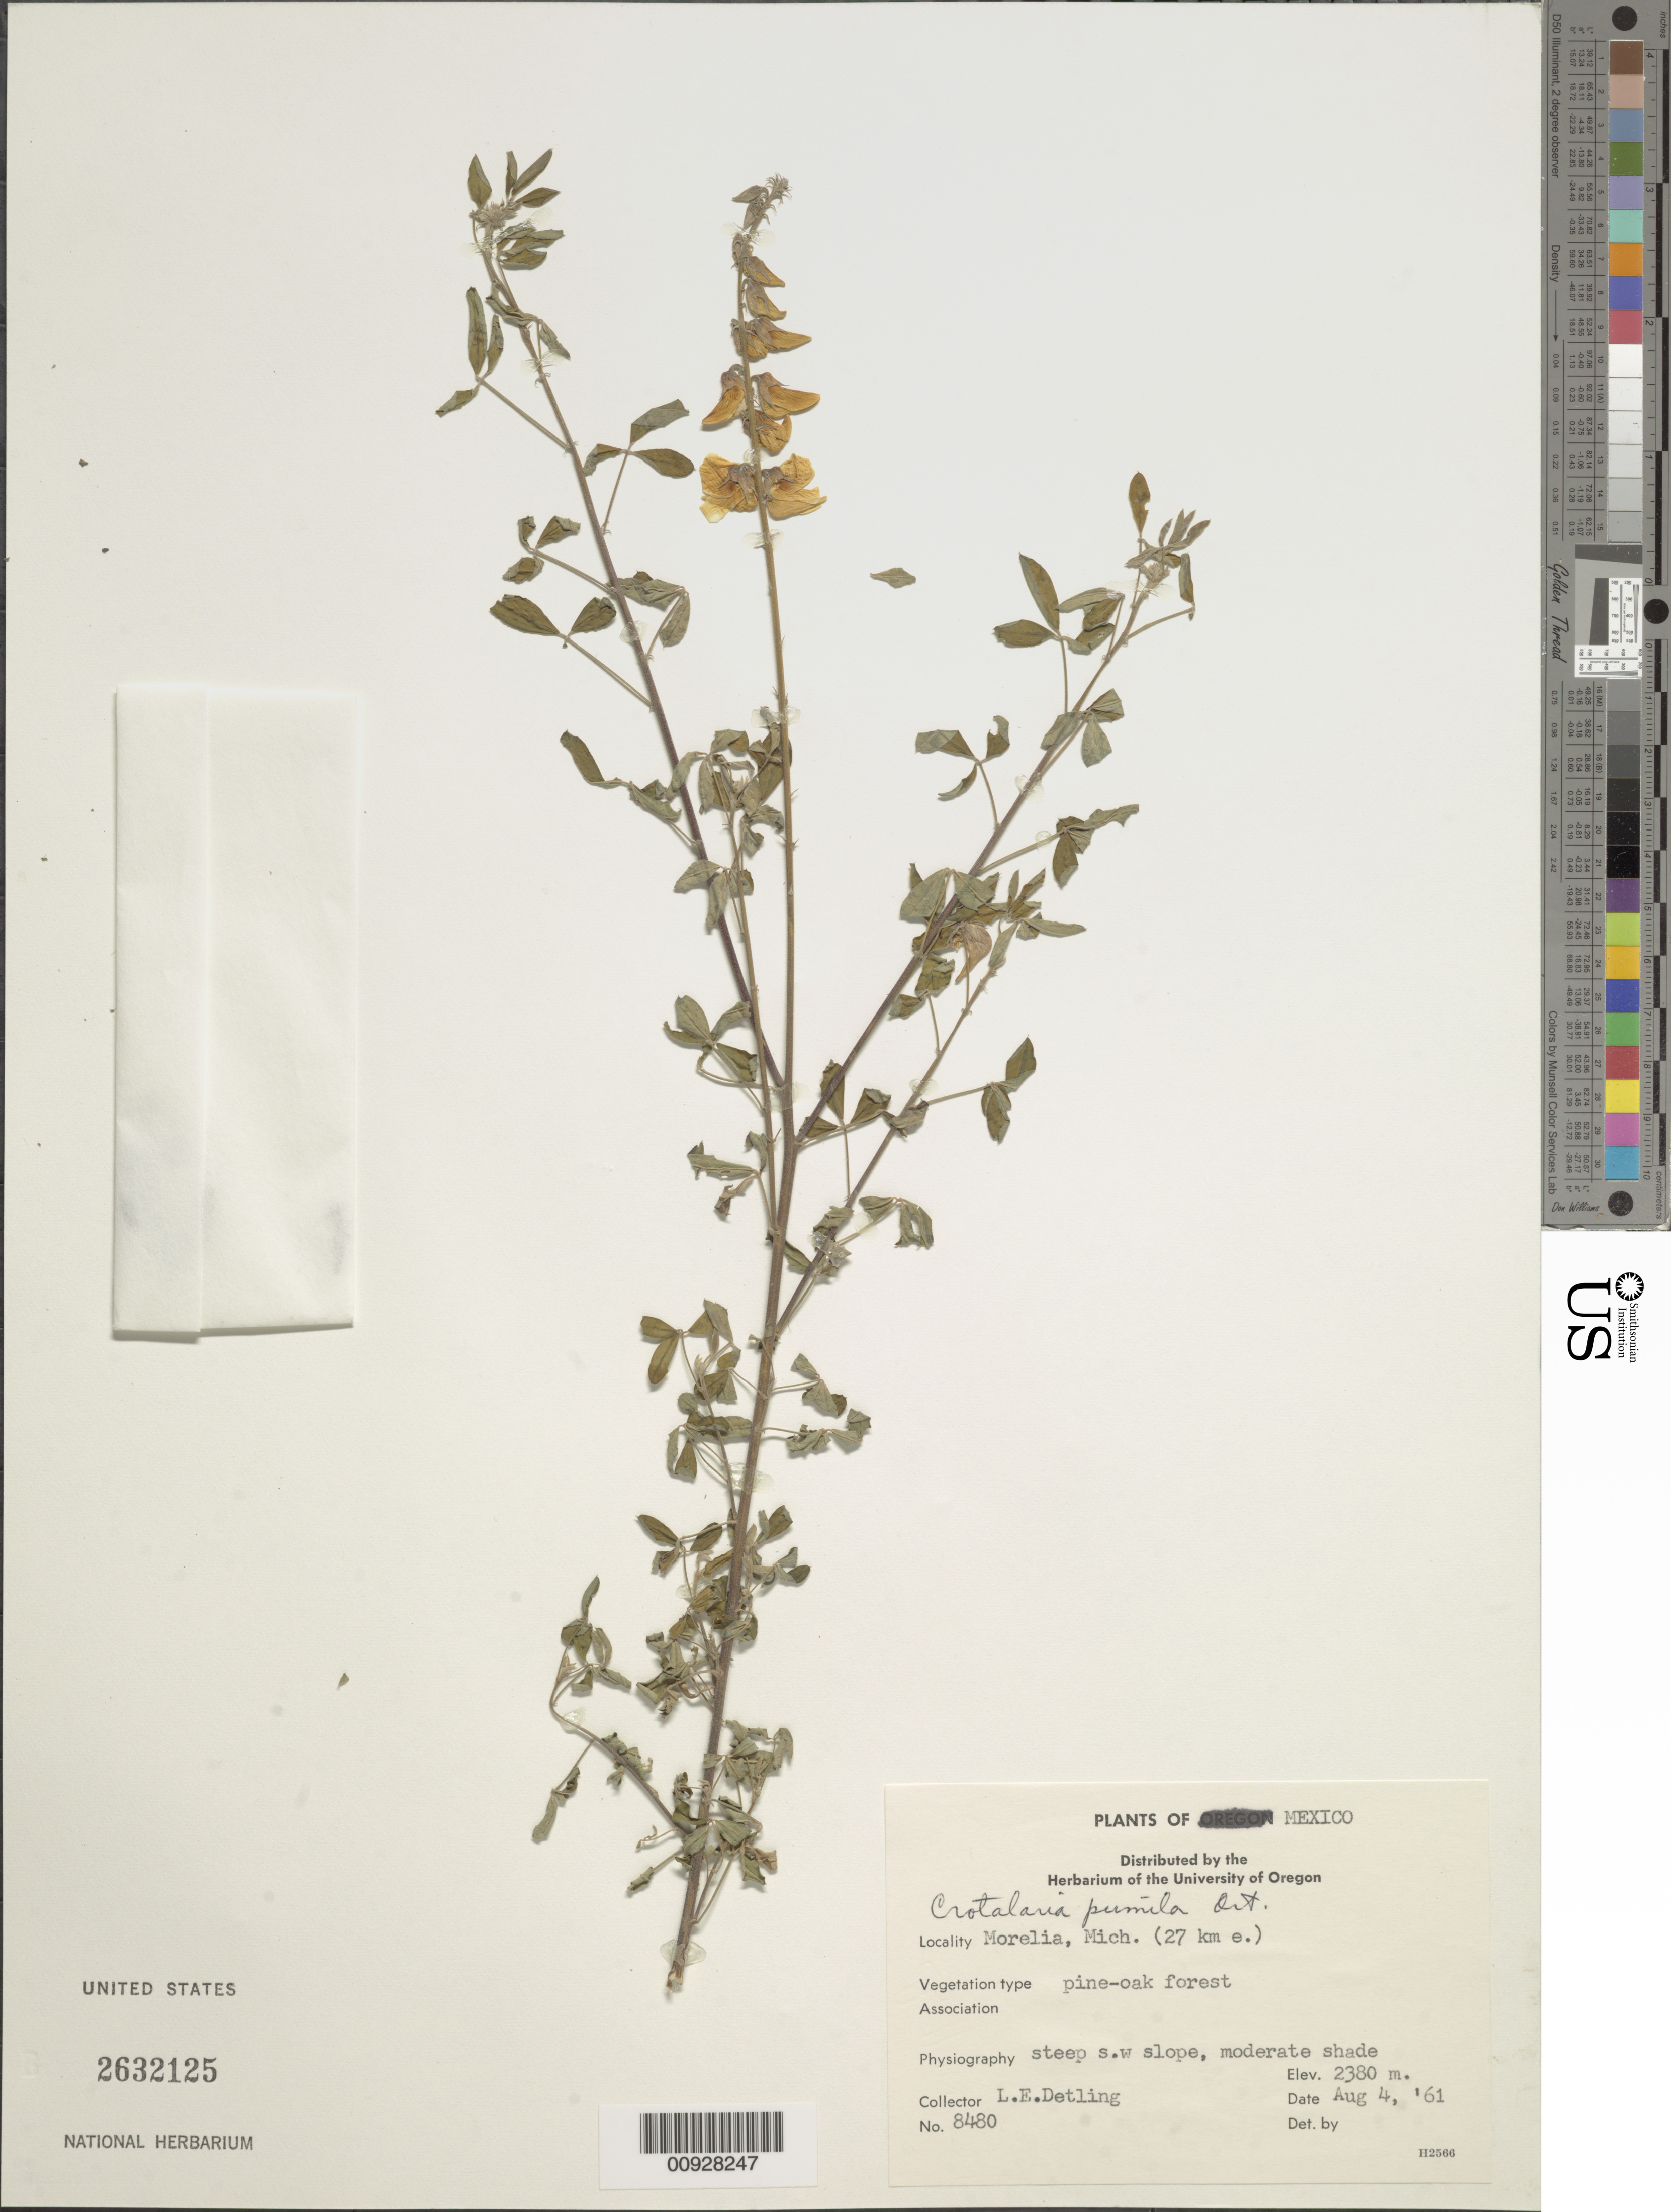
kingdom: Plantae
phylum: Tracheophyta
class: Magnoliopsida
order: Fabales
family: Fabaceae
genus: Crotalaria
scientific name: Crotalaria sp.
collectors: L. E. Detling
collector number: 8480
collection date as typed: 04 Aug 1961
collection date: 1961-08-04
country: Mexico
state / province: Michoacán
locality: Morelia, Michoacán (27 km E).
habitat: Pine-oak forest. Steep SW slope, moderate shade.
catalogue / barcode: US 2632125